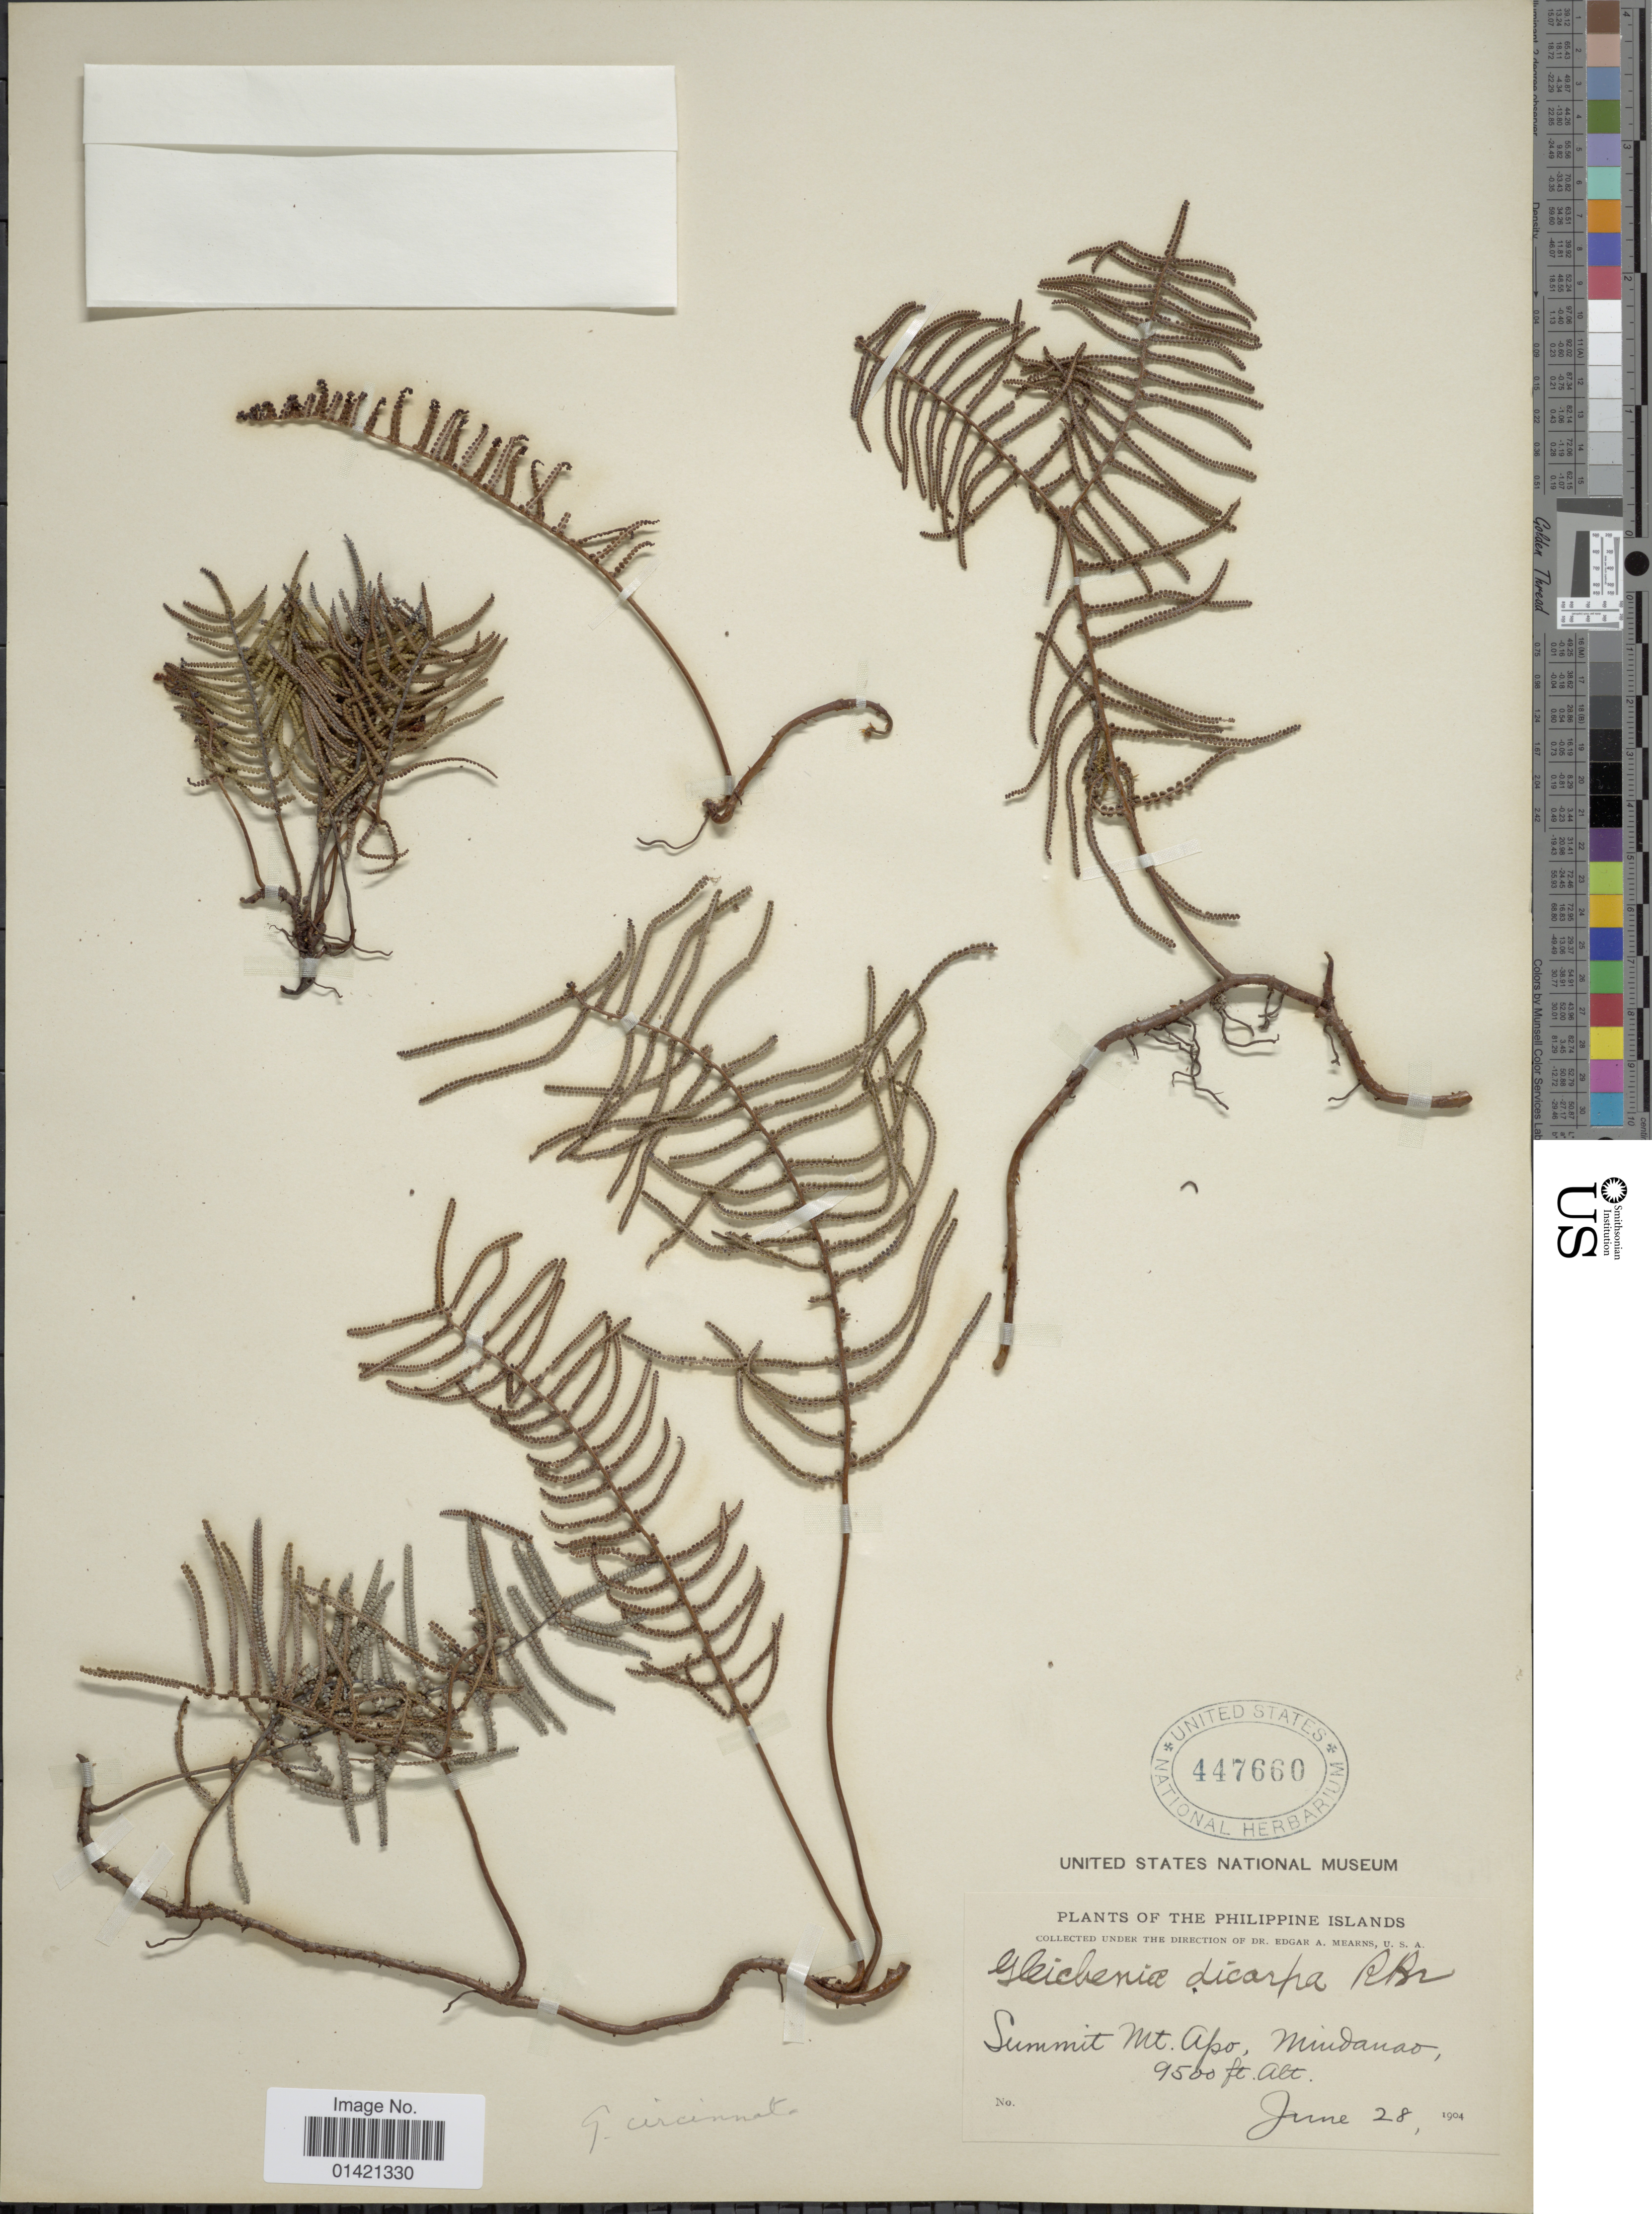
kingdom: Plantae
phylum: Tracheophyta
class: Polypodiopsida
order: Gleicheniales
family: Gleicheniaceae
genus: Gleichenia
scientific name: Gleichenia dicarpa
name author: R. Br.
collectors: E. A. Mearns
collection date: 1904-06-28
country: Philippines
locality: Summit Mt. Apo, Mindanao.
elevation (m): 2896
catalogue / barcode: US 447660